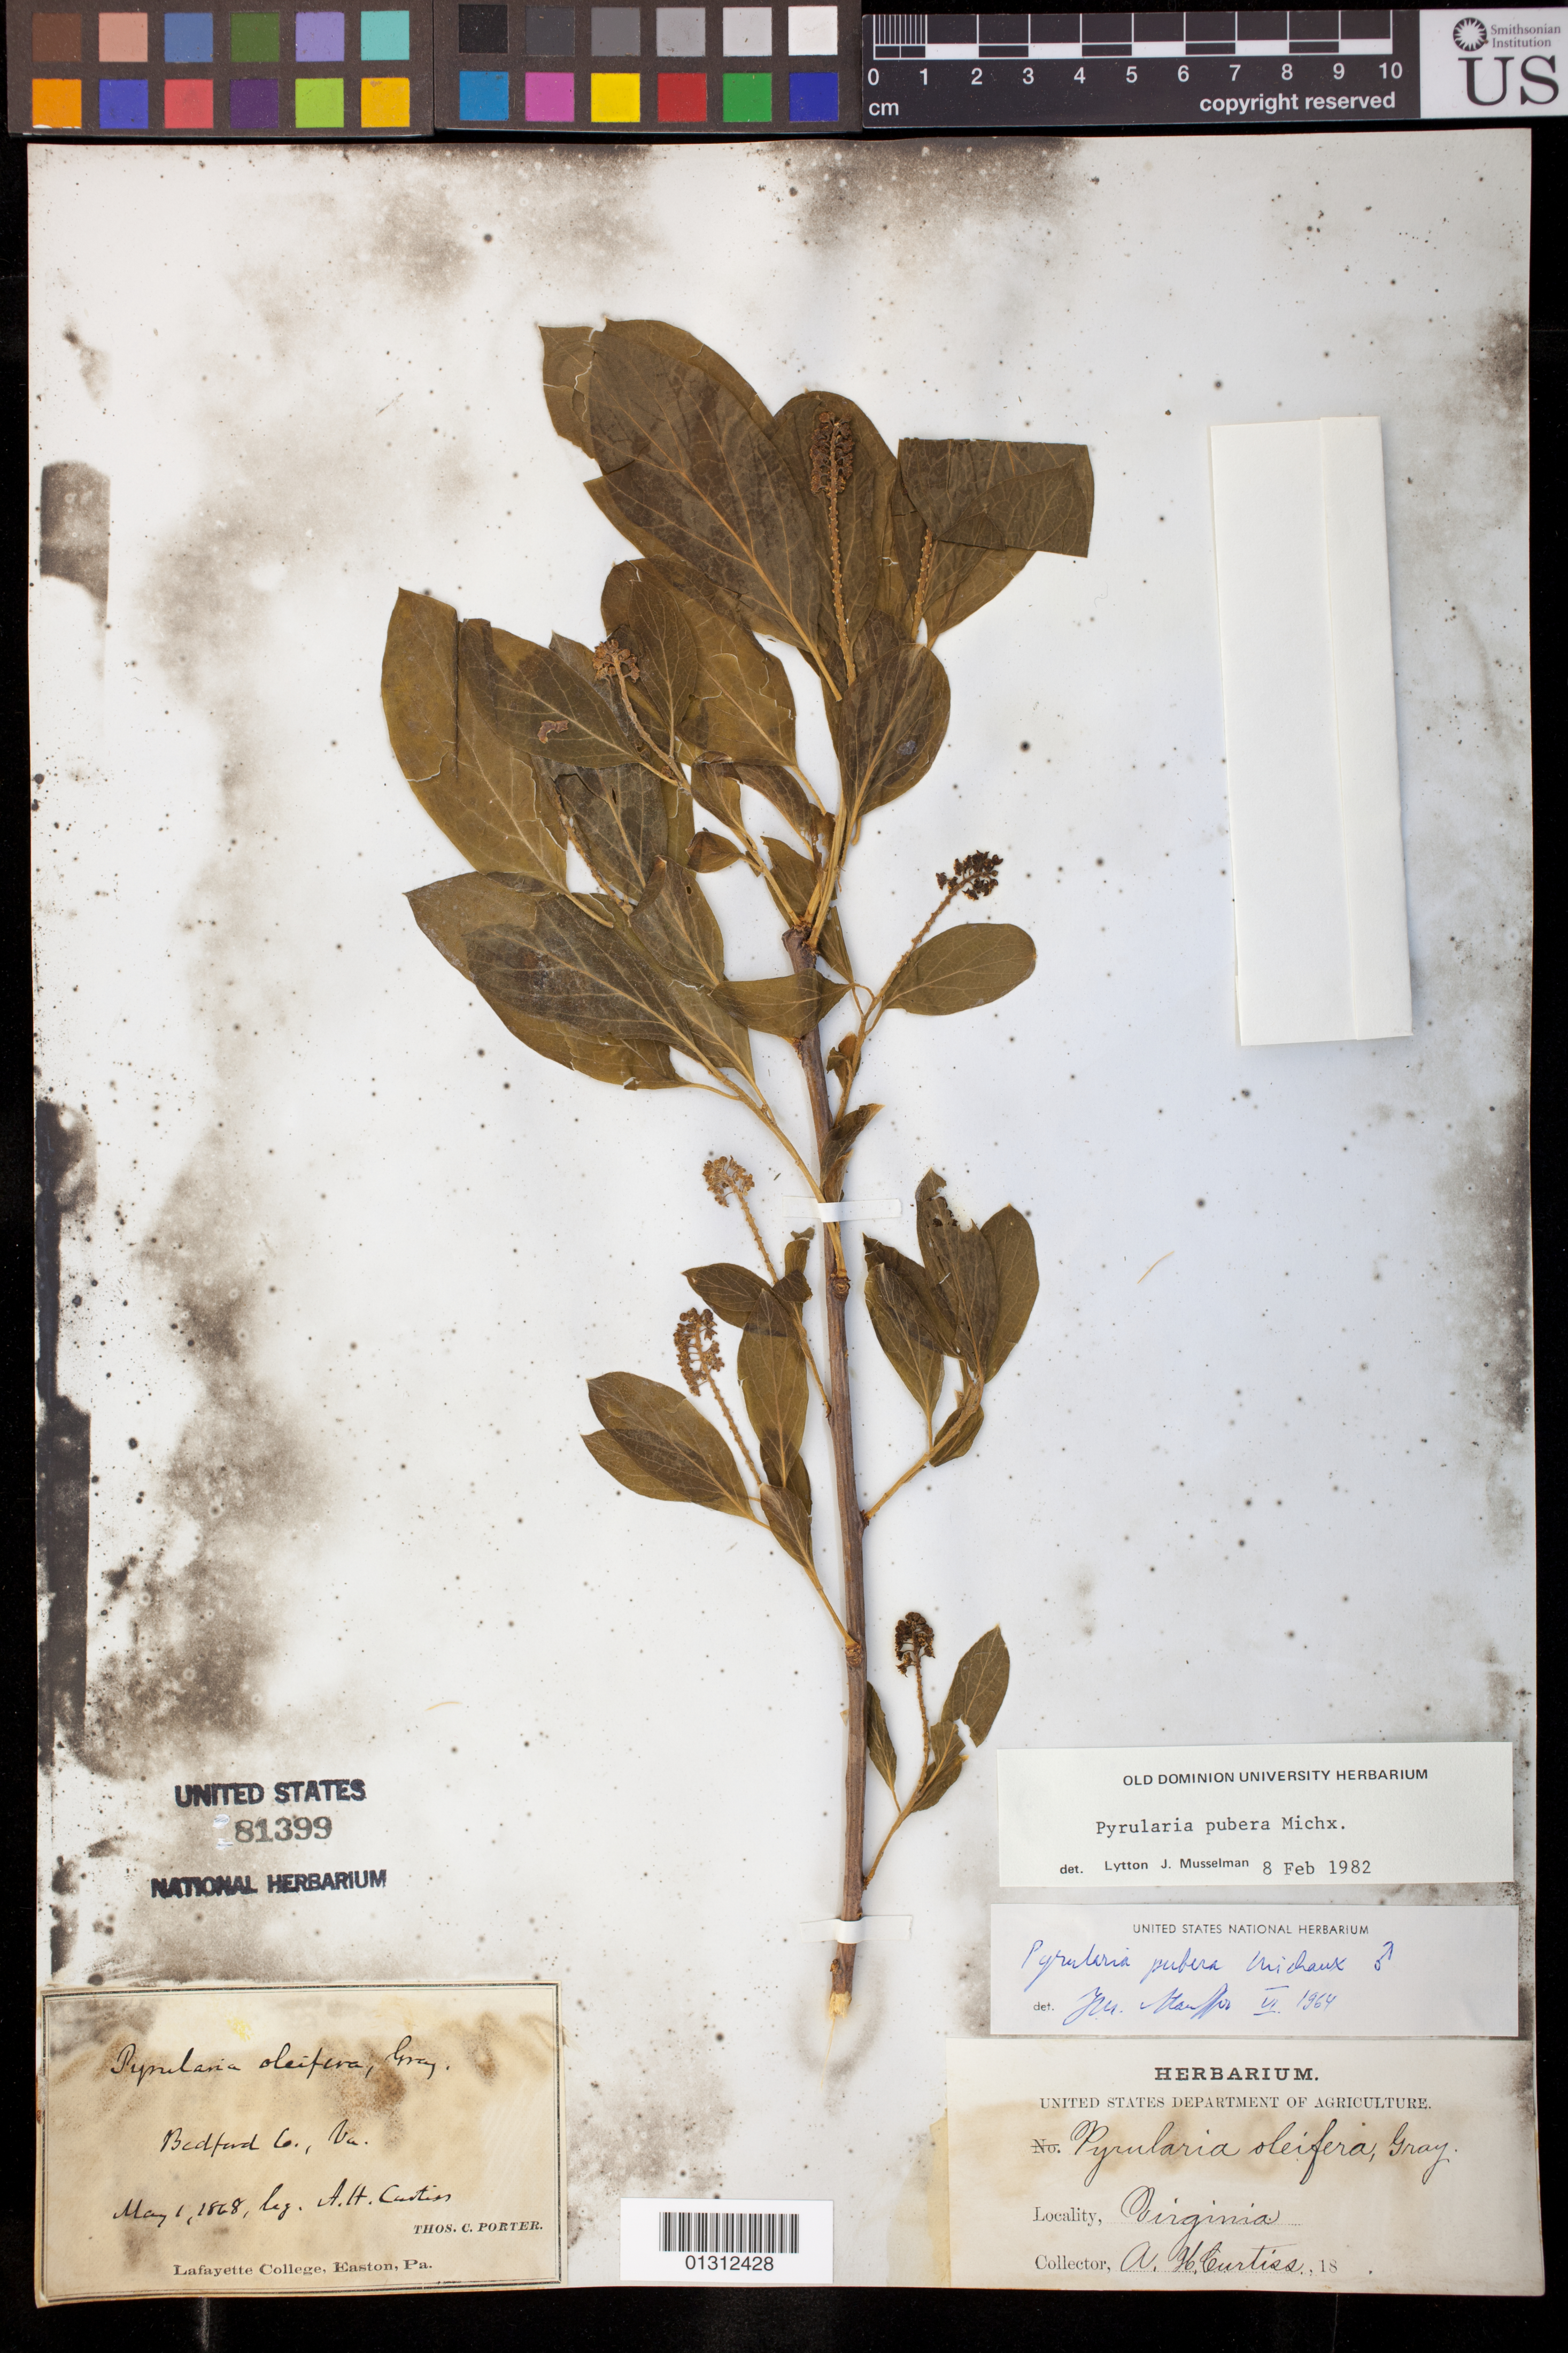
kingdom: Plantae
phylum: Tracheophyta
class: Magnoliopsida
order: Santalales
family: Cervantesiaceae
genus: Pyrularia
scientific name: Pyrularia pubera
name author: Michx.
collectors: A. H. Curtiss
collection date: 1868-05-01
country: United States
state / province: Virginia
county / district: Bedford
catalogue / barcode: US 81399